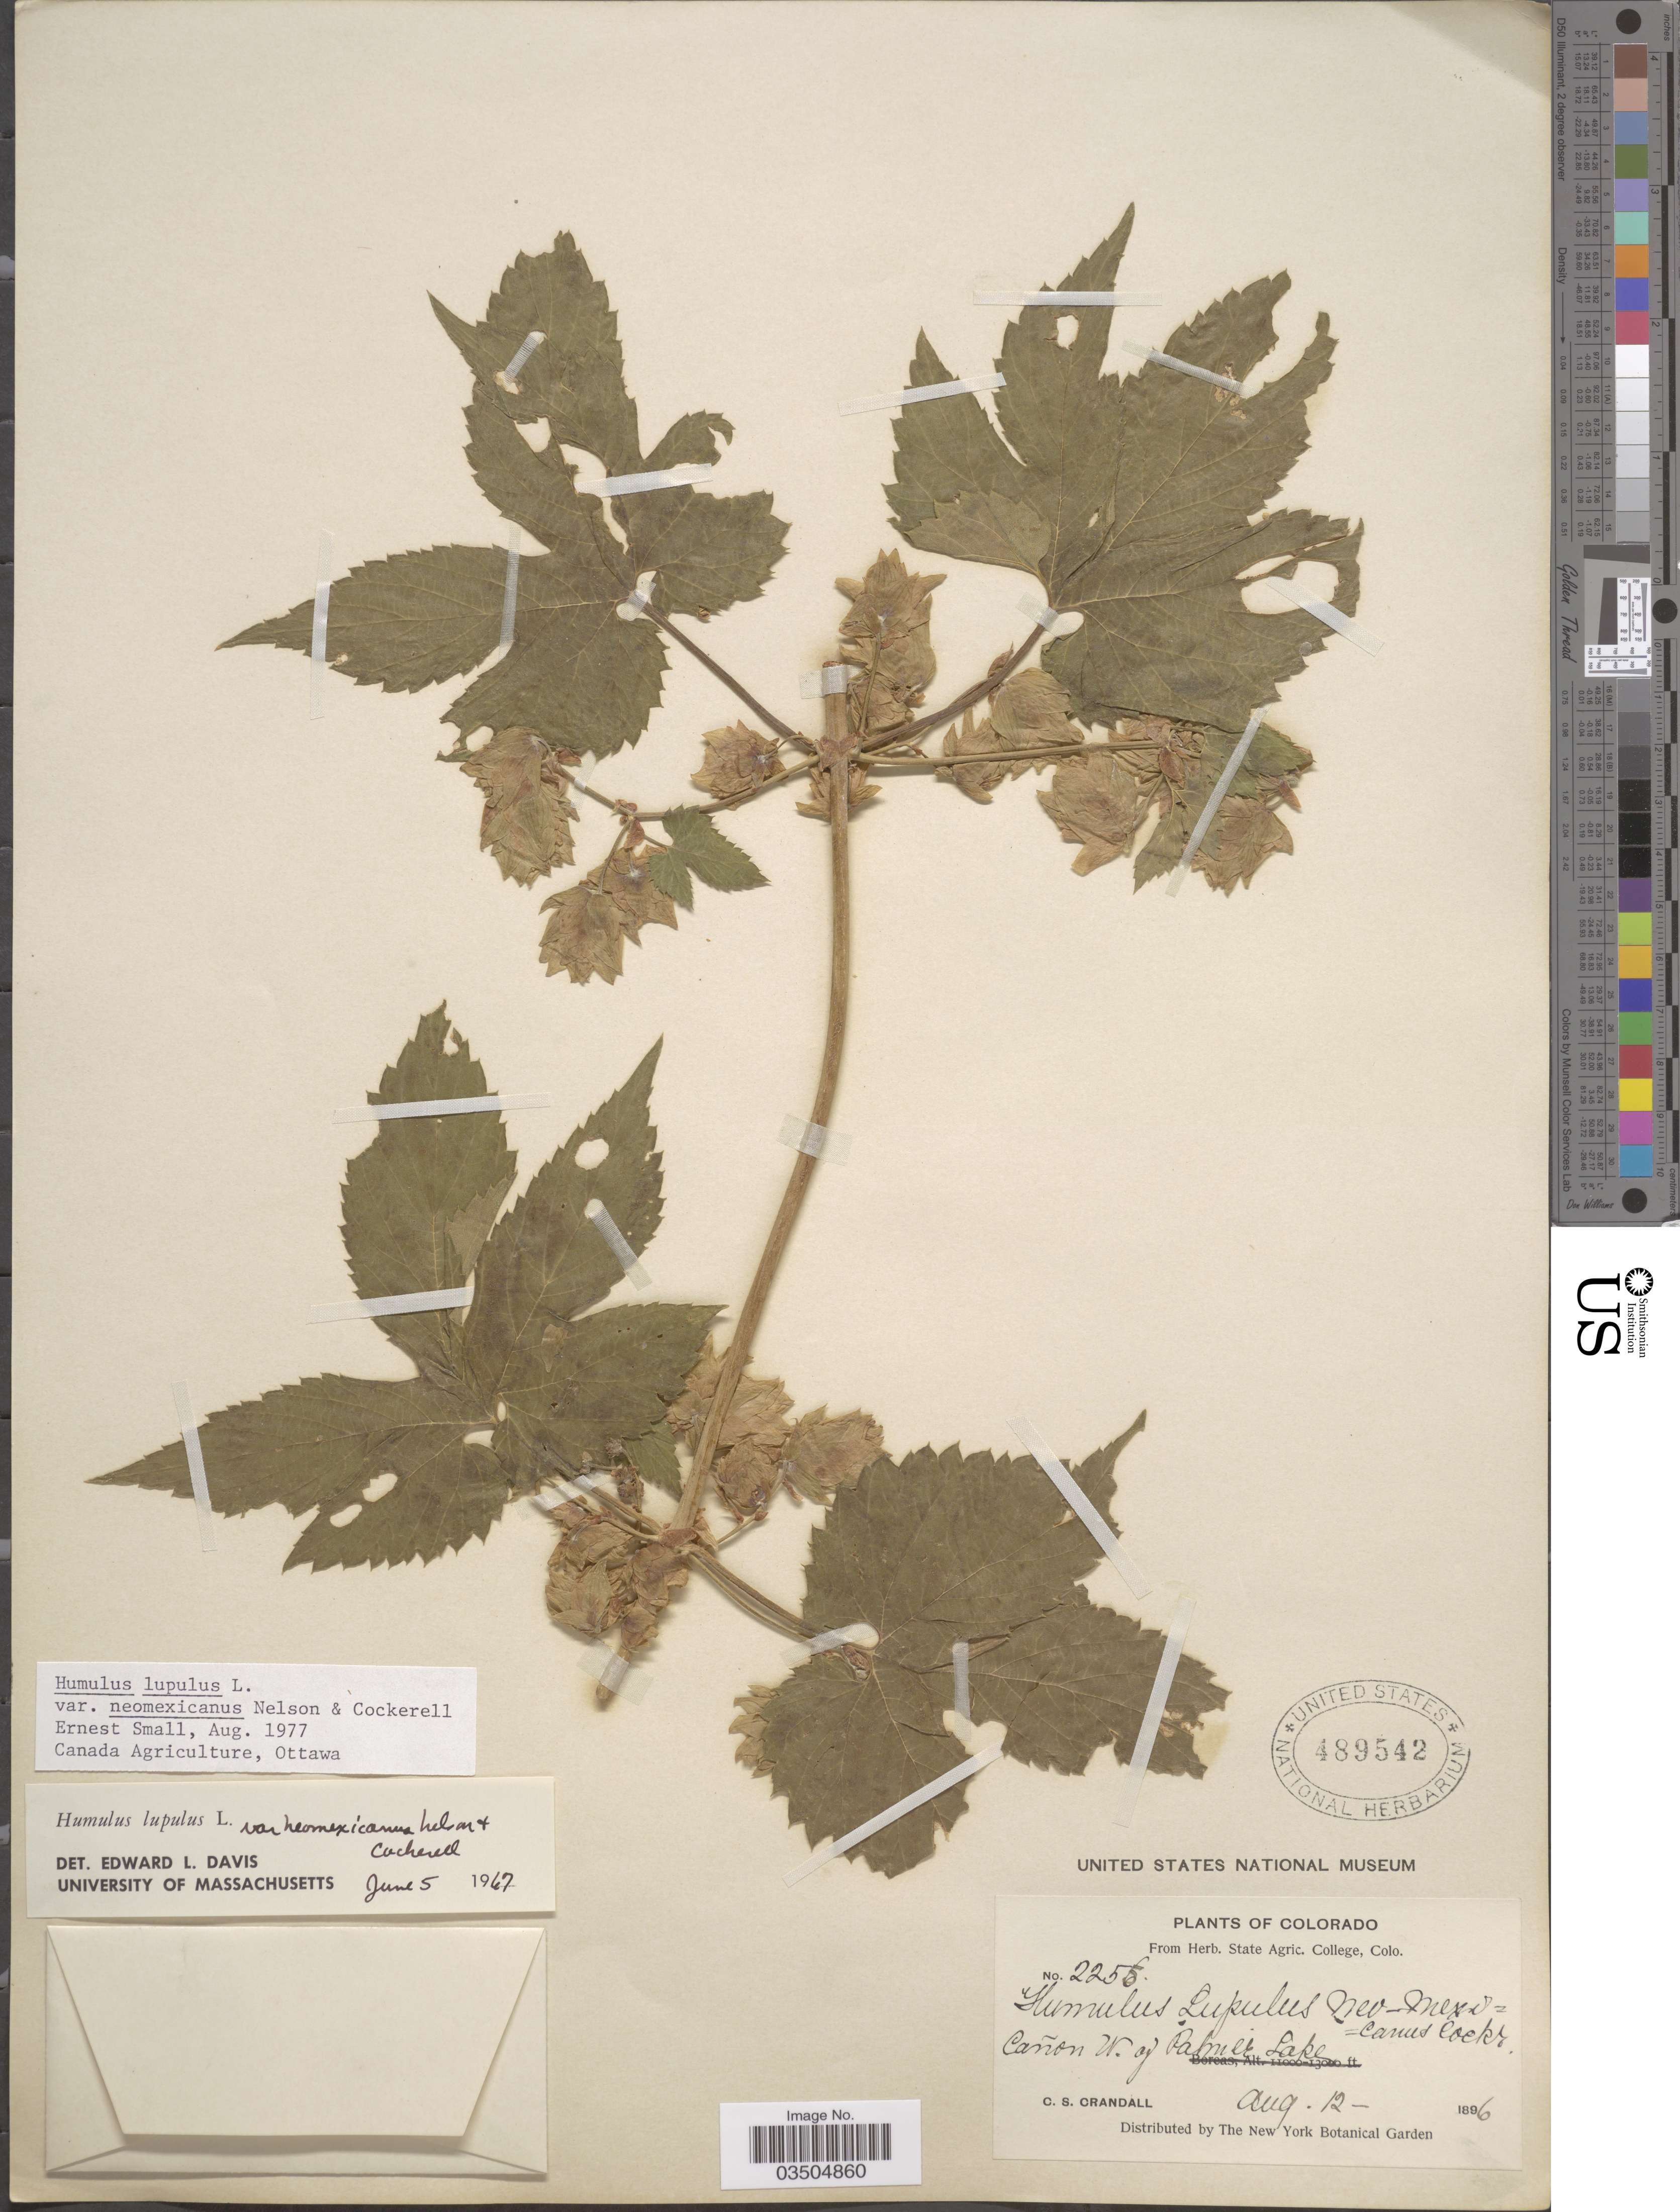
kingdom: Plantae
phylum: Tracheophyta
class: Magnoliopsida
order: Rosales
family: Cannabaceae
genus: Humulus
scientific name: Humulus neomexicanus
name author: (A. Nelson & Cockerell) Rydb.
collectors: C. Crandall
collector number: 2255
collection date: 1896-08-12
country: United States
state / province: Colorado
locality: Cañon W. of Palmer Lake.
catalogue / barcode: US 489542